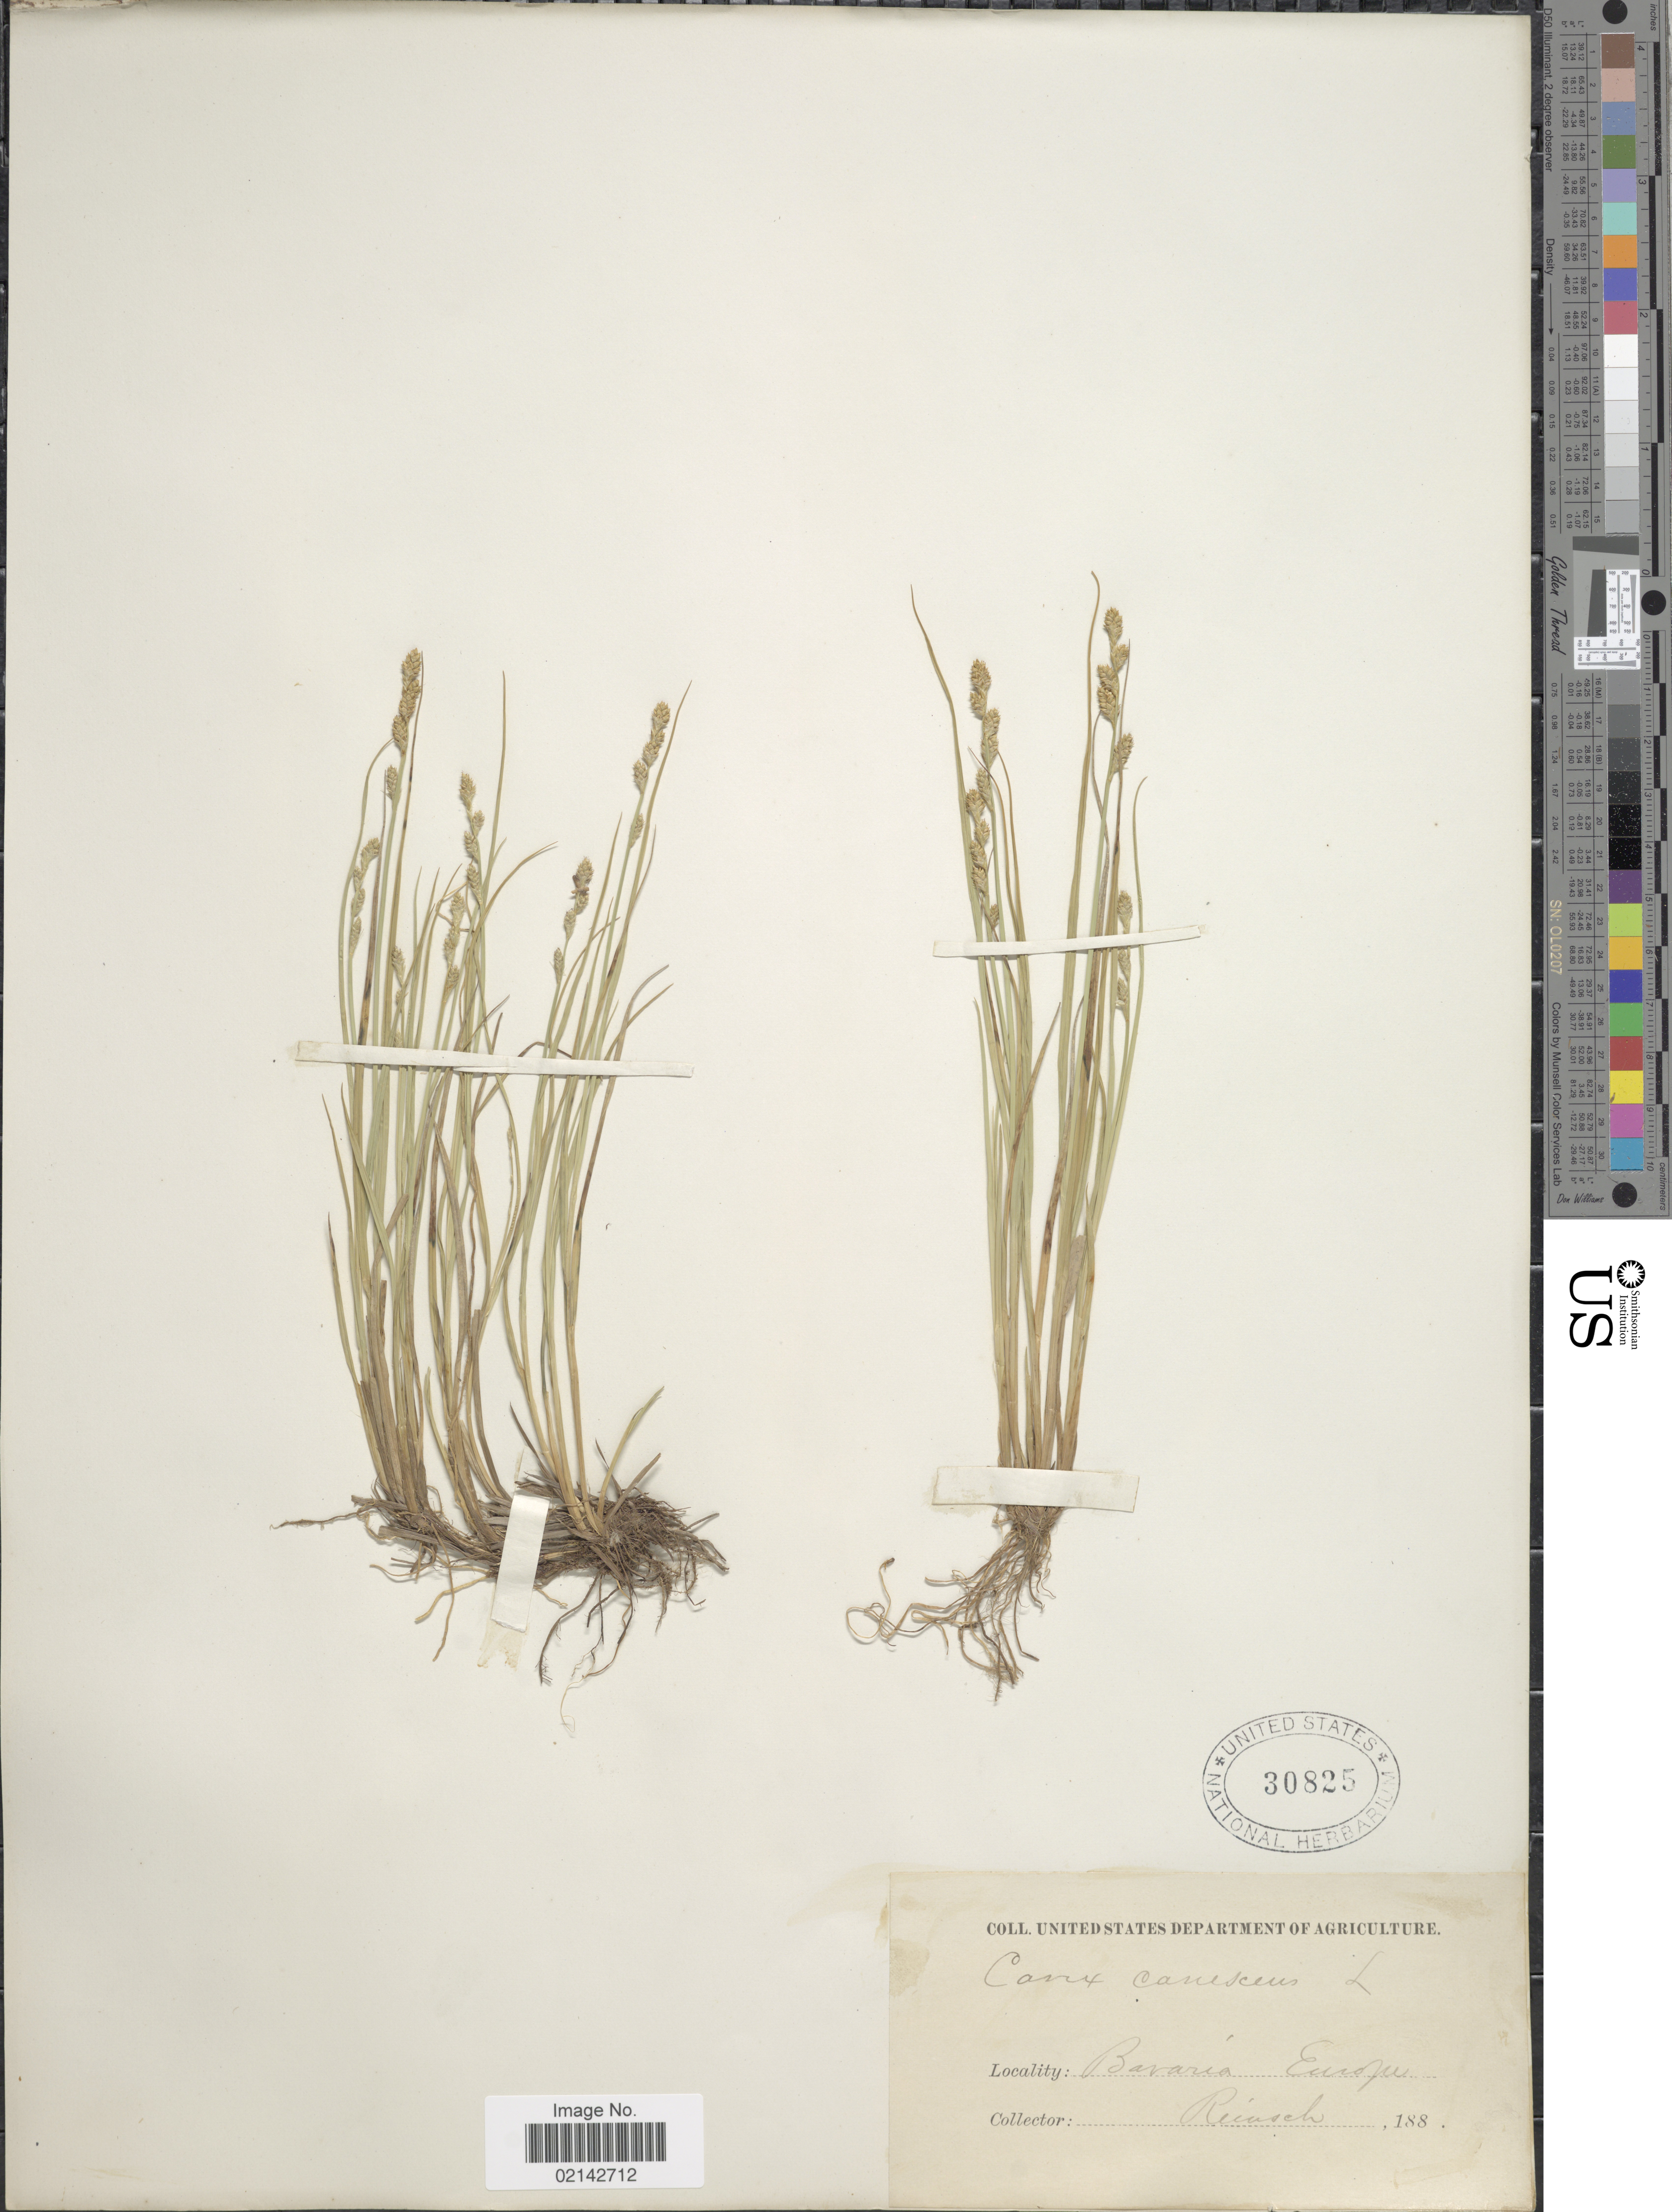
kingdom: Plantae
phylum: Tracheophyta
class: Liliopsida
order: Poales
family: Cyperaceae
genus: Carex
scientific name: Carex canescens var. canescens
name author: L.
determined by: Strong, Mark T., (BOT), Smithsonian Institution - National Museum of Natural History (UNITED STATES)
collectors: P.F. Reinsch (herbarium)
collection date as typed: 188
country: Germany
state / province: Bayern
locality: Europe.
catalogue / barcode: US 30825